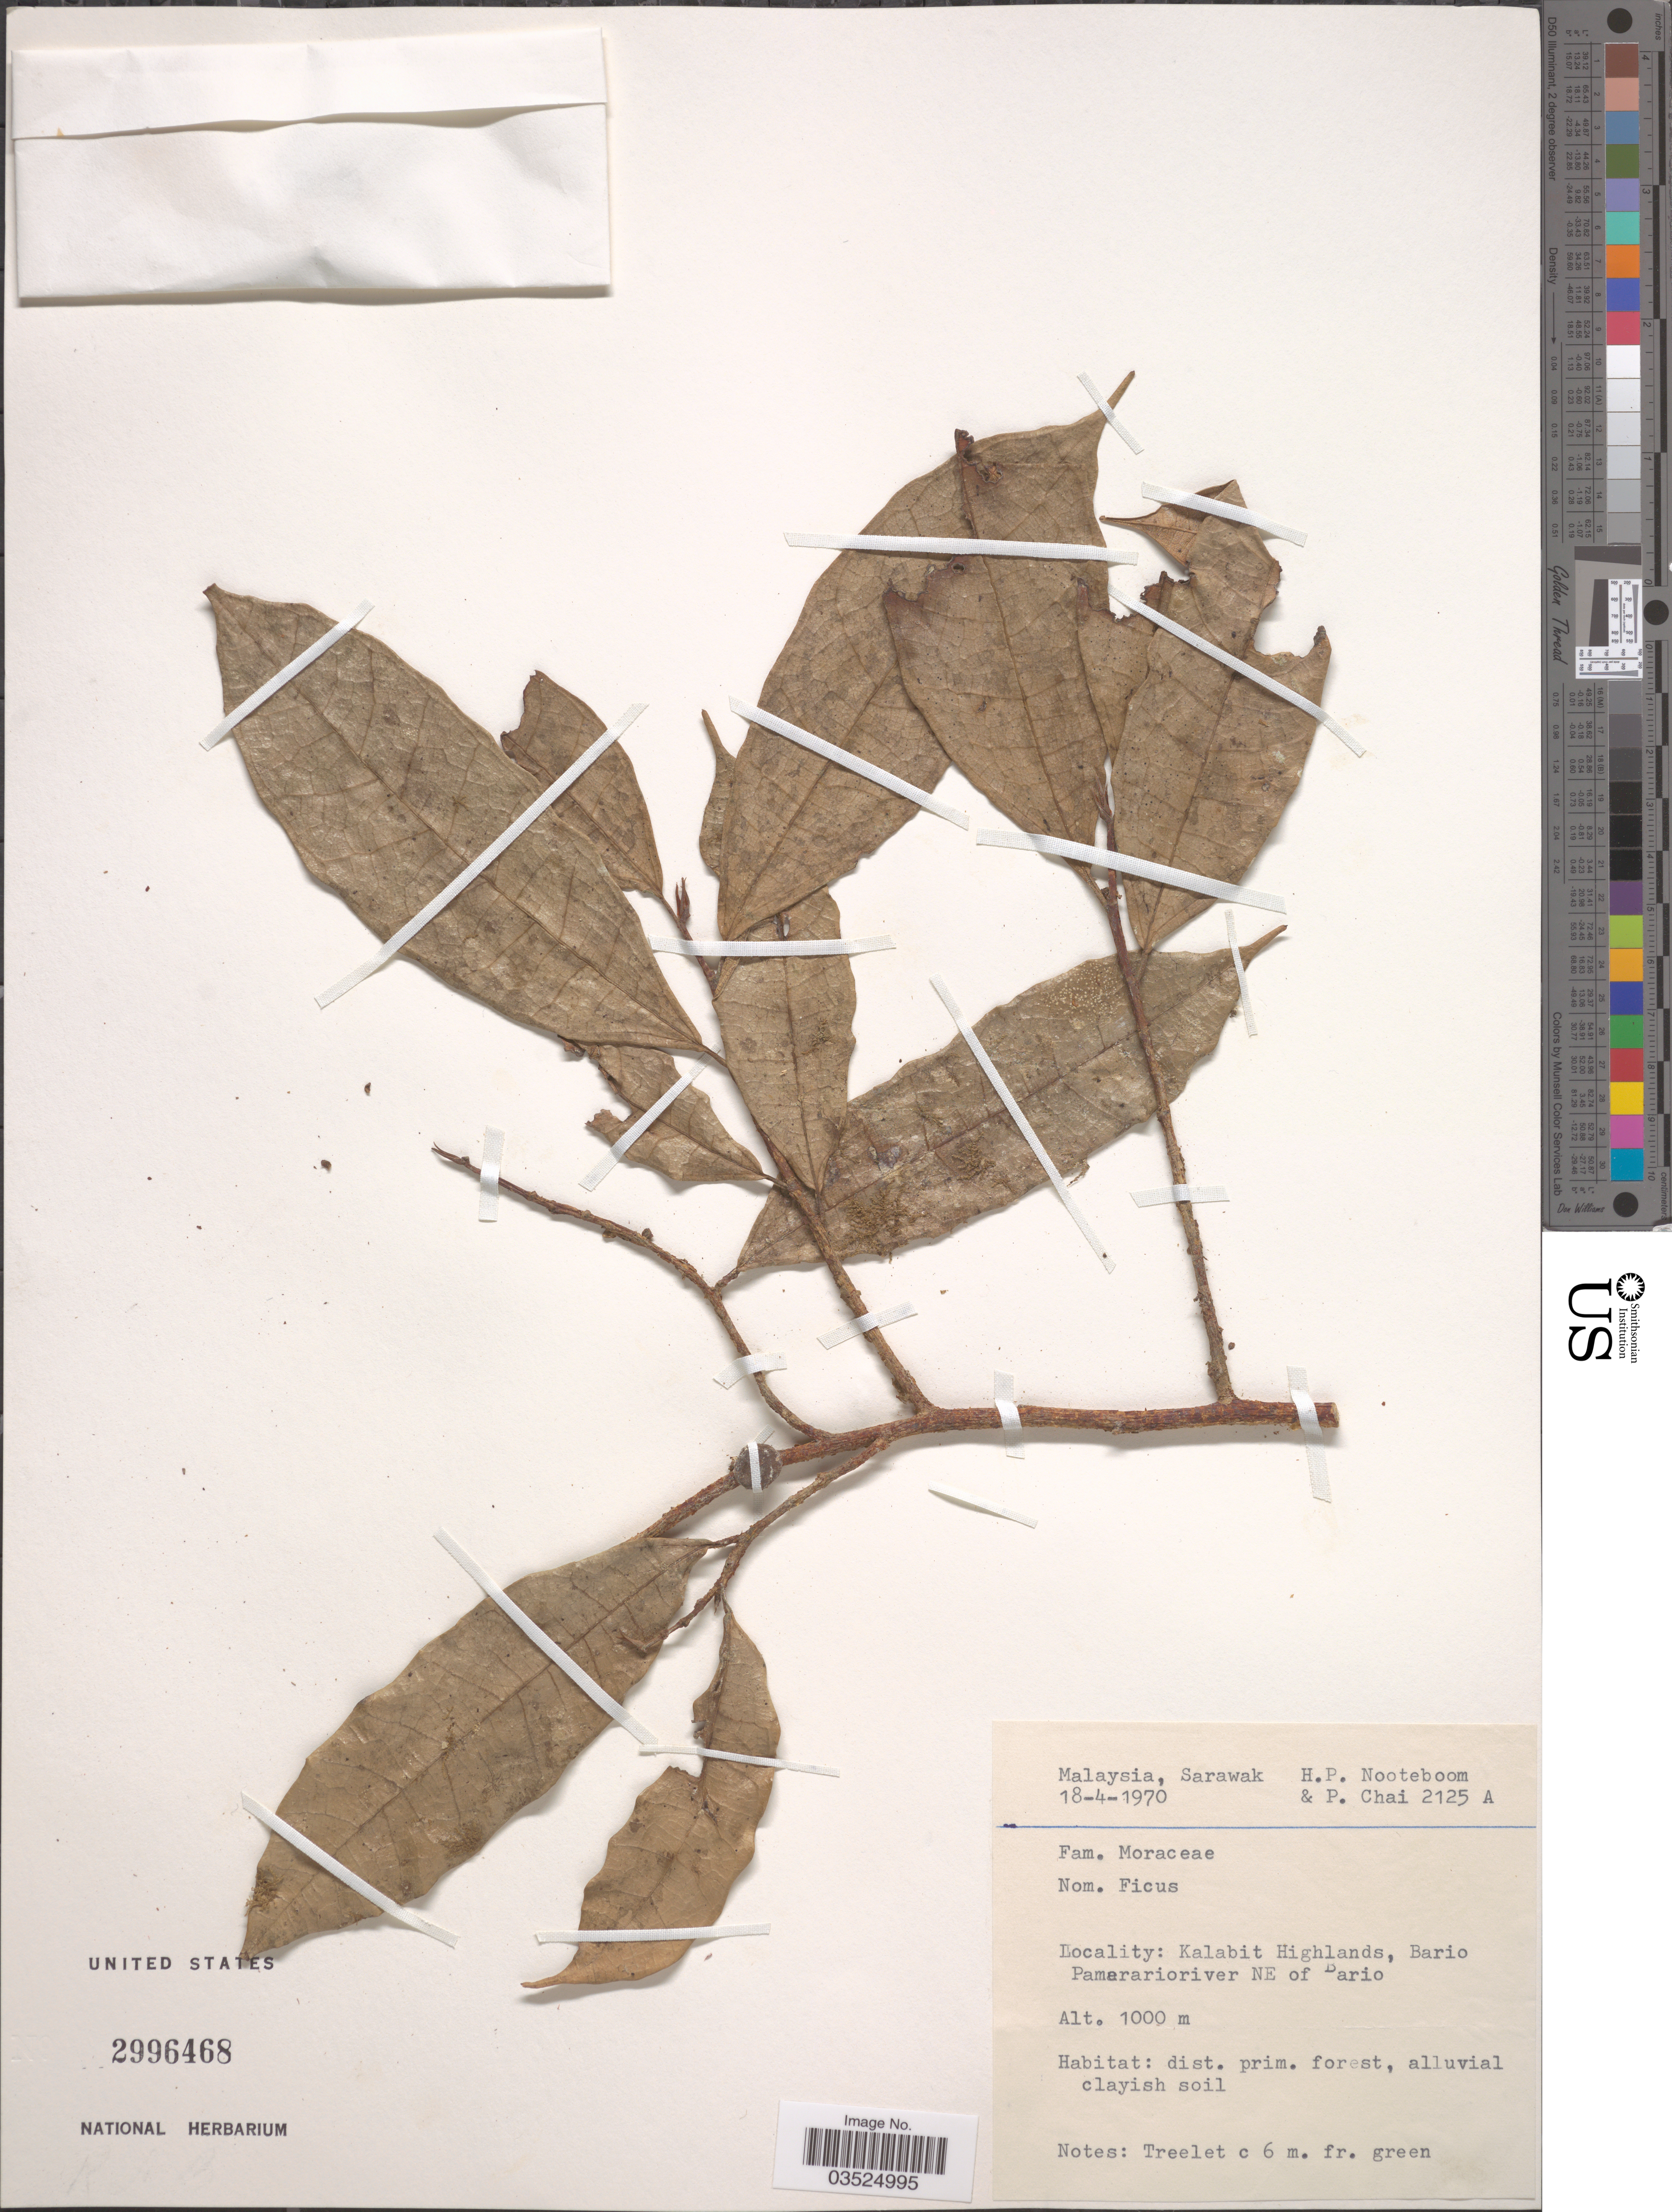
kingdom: Plantae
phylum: Tracheophyta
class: Magnoliopsida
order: Rosales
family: Moraceae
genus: Ficus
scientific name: Ficus sp.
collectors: H. P. Nooteboom & P. Chai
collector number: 2125A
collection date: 1970-04-18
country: Malaysia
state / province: Sarawak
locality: Kalabit Highlands, Bario Pamerarioriver NE of Bario.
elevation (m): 1000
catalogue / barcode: US 2996468